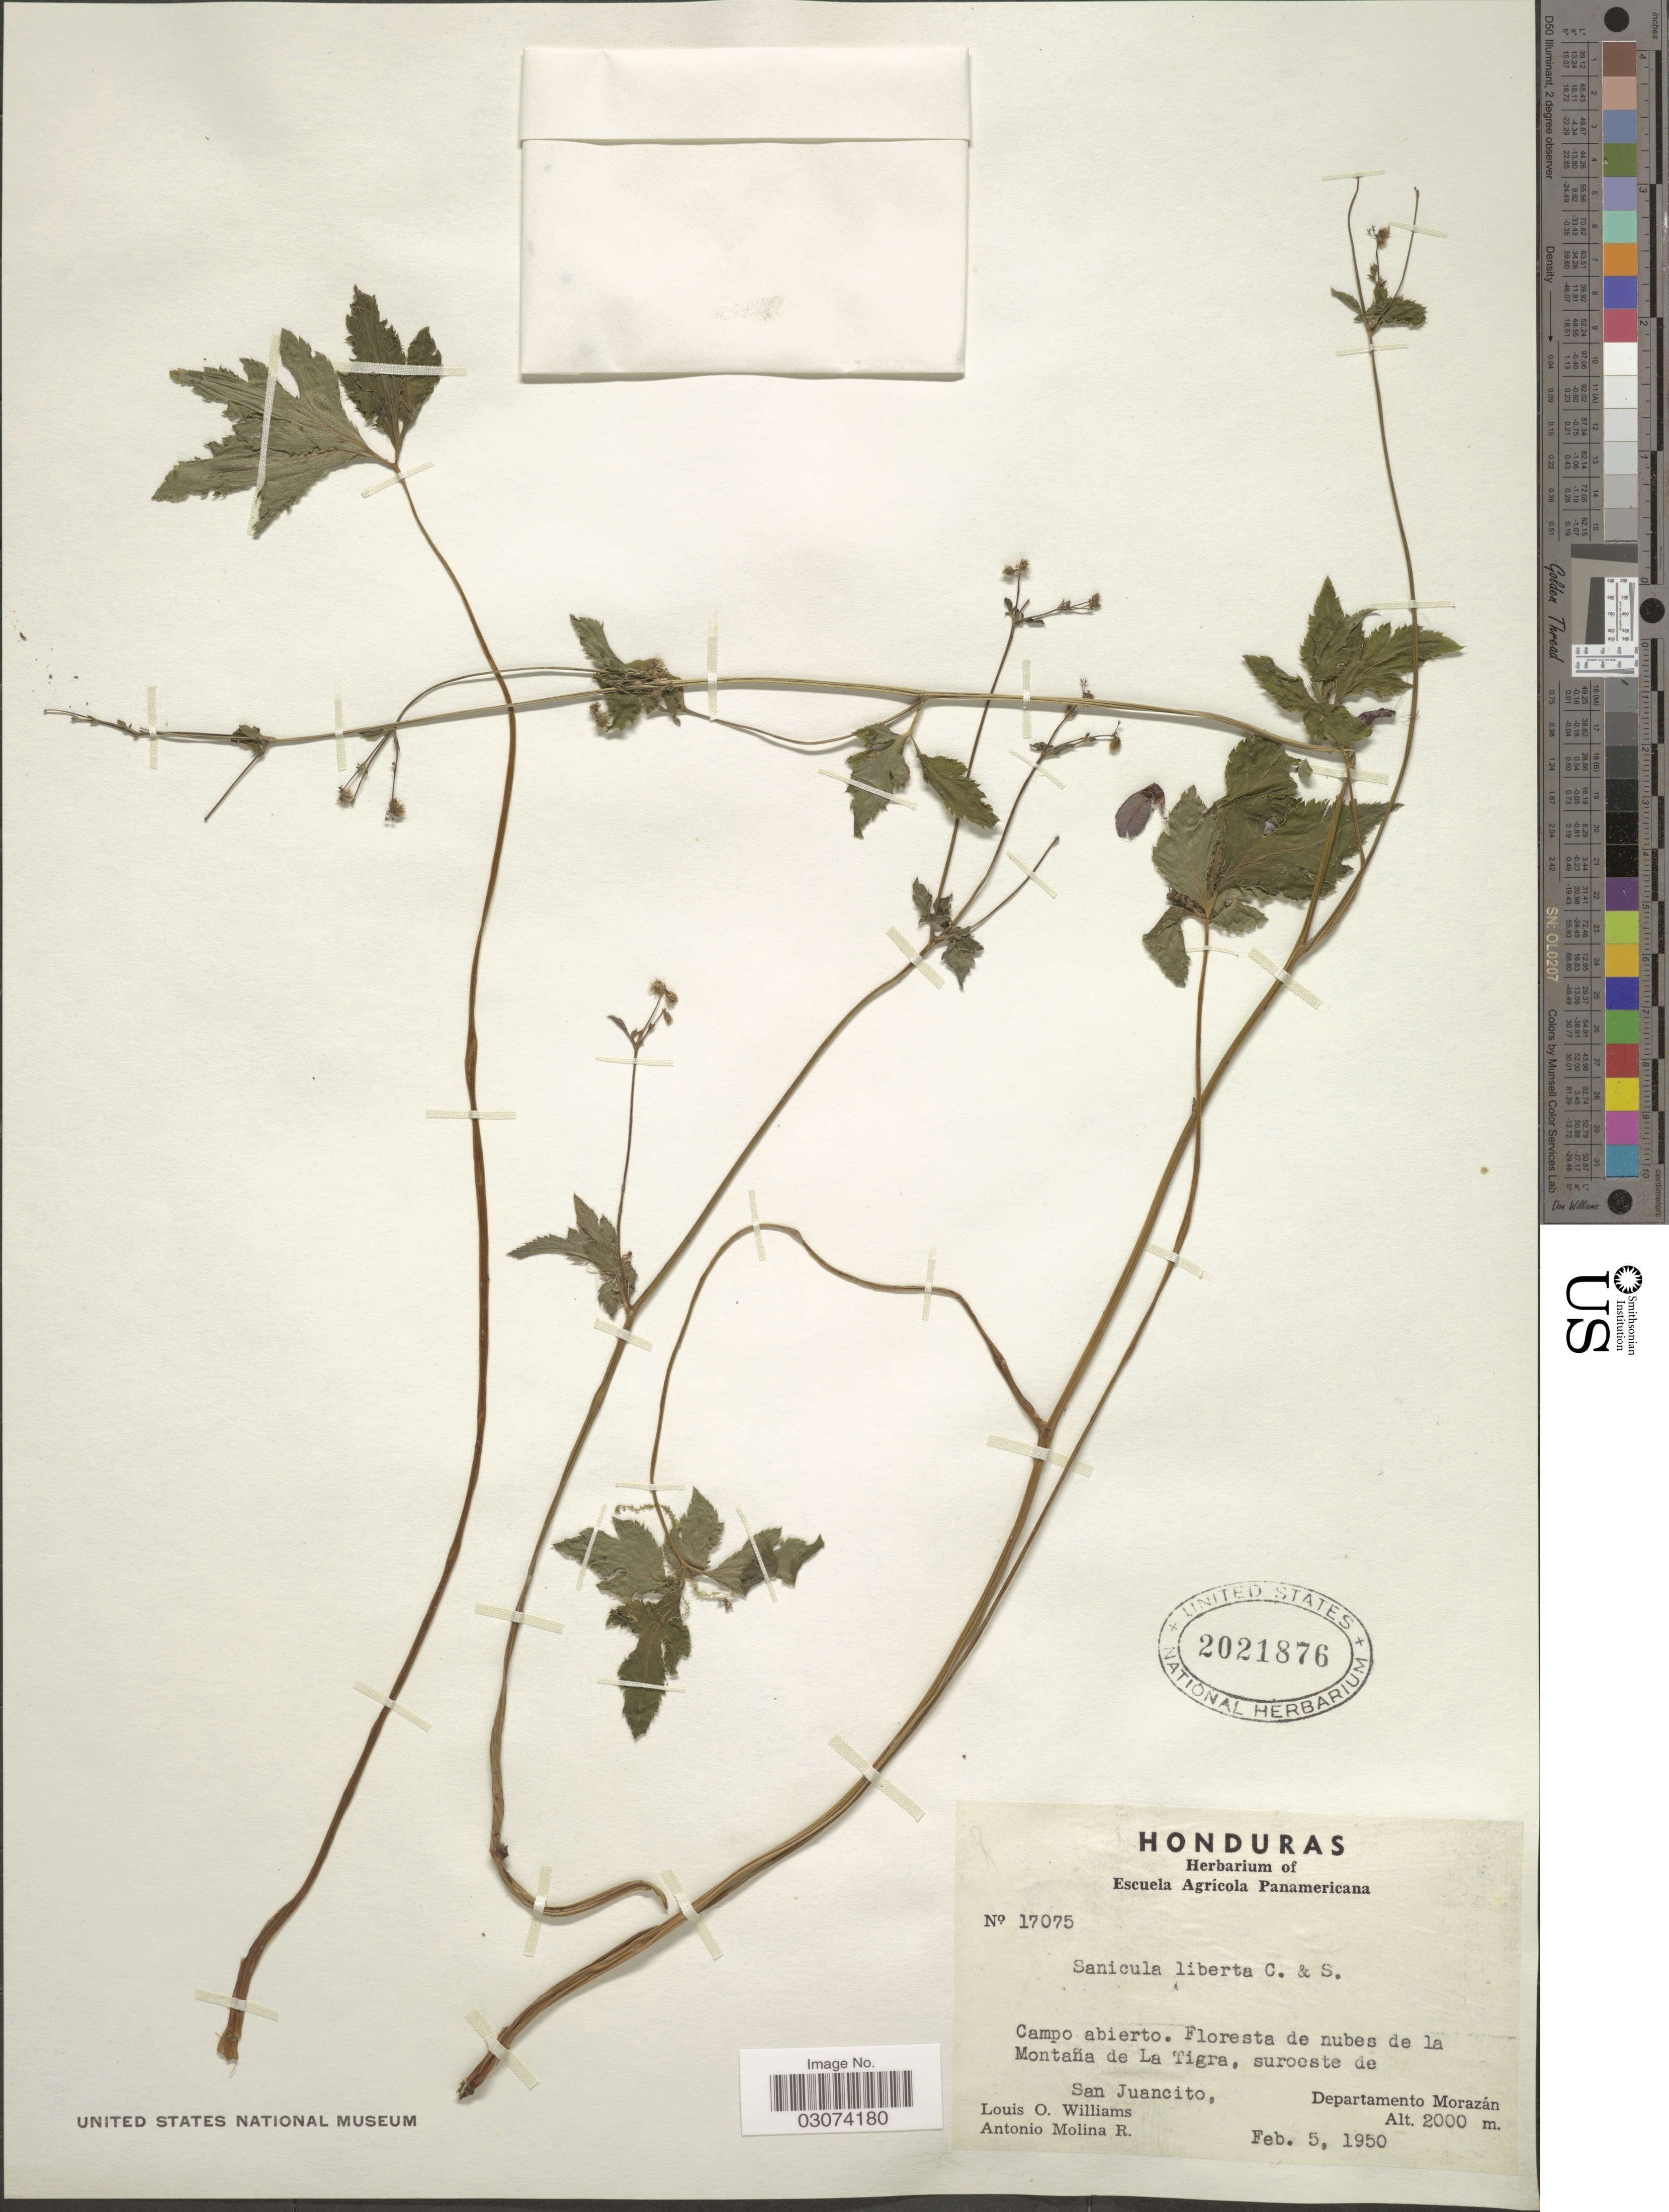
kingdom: Plantae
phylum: Tracheophyta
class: Magnoliopsida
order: Apiales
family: Apiaceae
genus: Sanicula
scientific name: Sanicula liberta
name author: Cham. & Schltdl.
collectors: L. O. Williams & A. Molina R.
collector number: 17075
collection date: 1950-02-05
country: Honduras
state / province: Fco. Morazán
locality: Campo abierto. Floresta de nubes de la Montaña de La Tigra, suroeste de San Juancito, Departamento Morazán.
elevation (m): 2000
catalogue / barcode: US 2021876